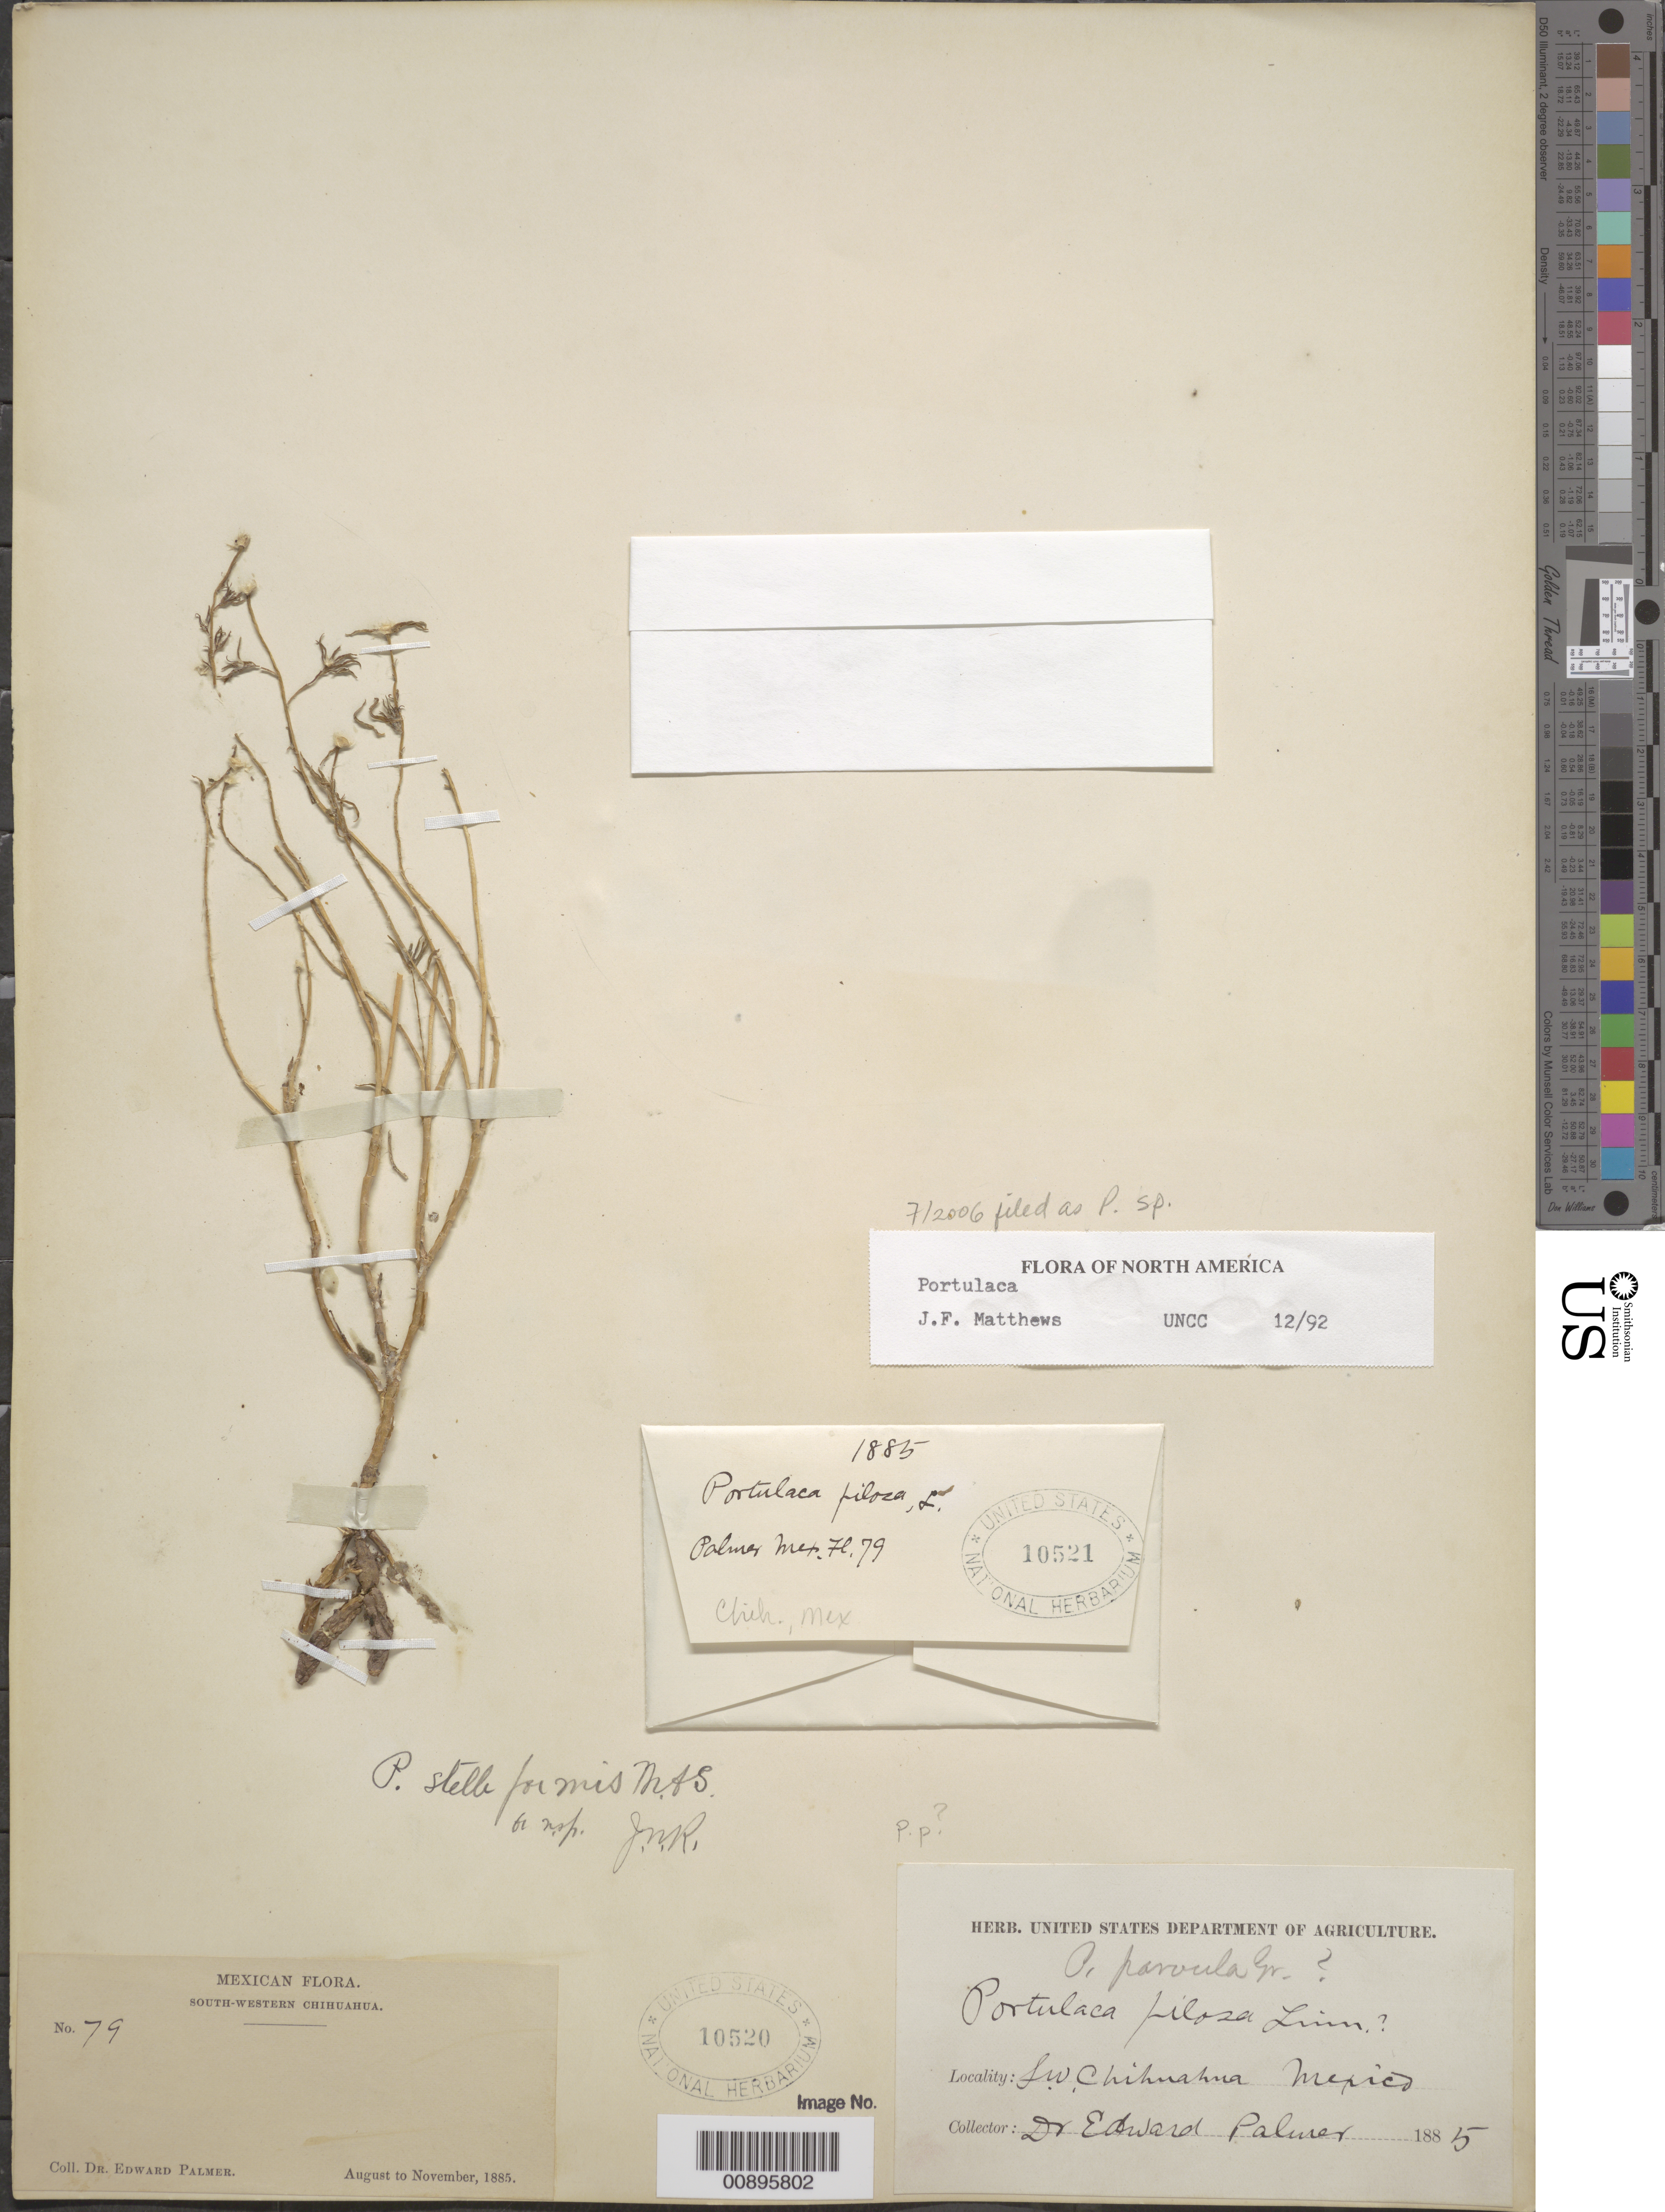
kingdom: Plantae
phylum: Tracheophyta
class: Magnoliopsida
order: Caryophyllales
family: Portulacaceae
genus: Portulaca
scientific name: Portulaca pilosa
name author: L.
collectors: E. Palmer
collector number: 79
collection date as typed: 1885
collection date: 1885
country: Mexico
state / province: Chihuahua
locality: South-Western Chihuahua.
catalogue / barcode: US 10521-2